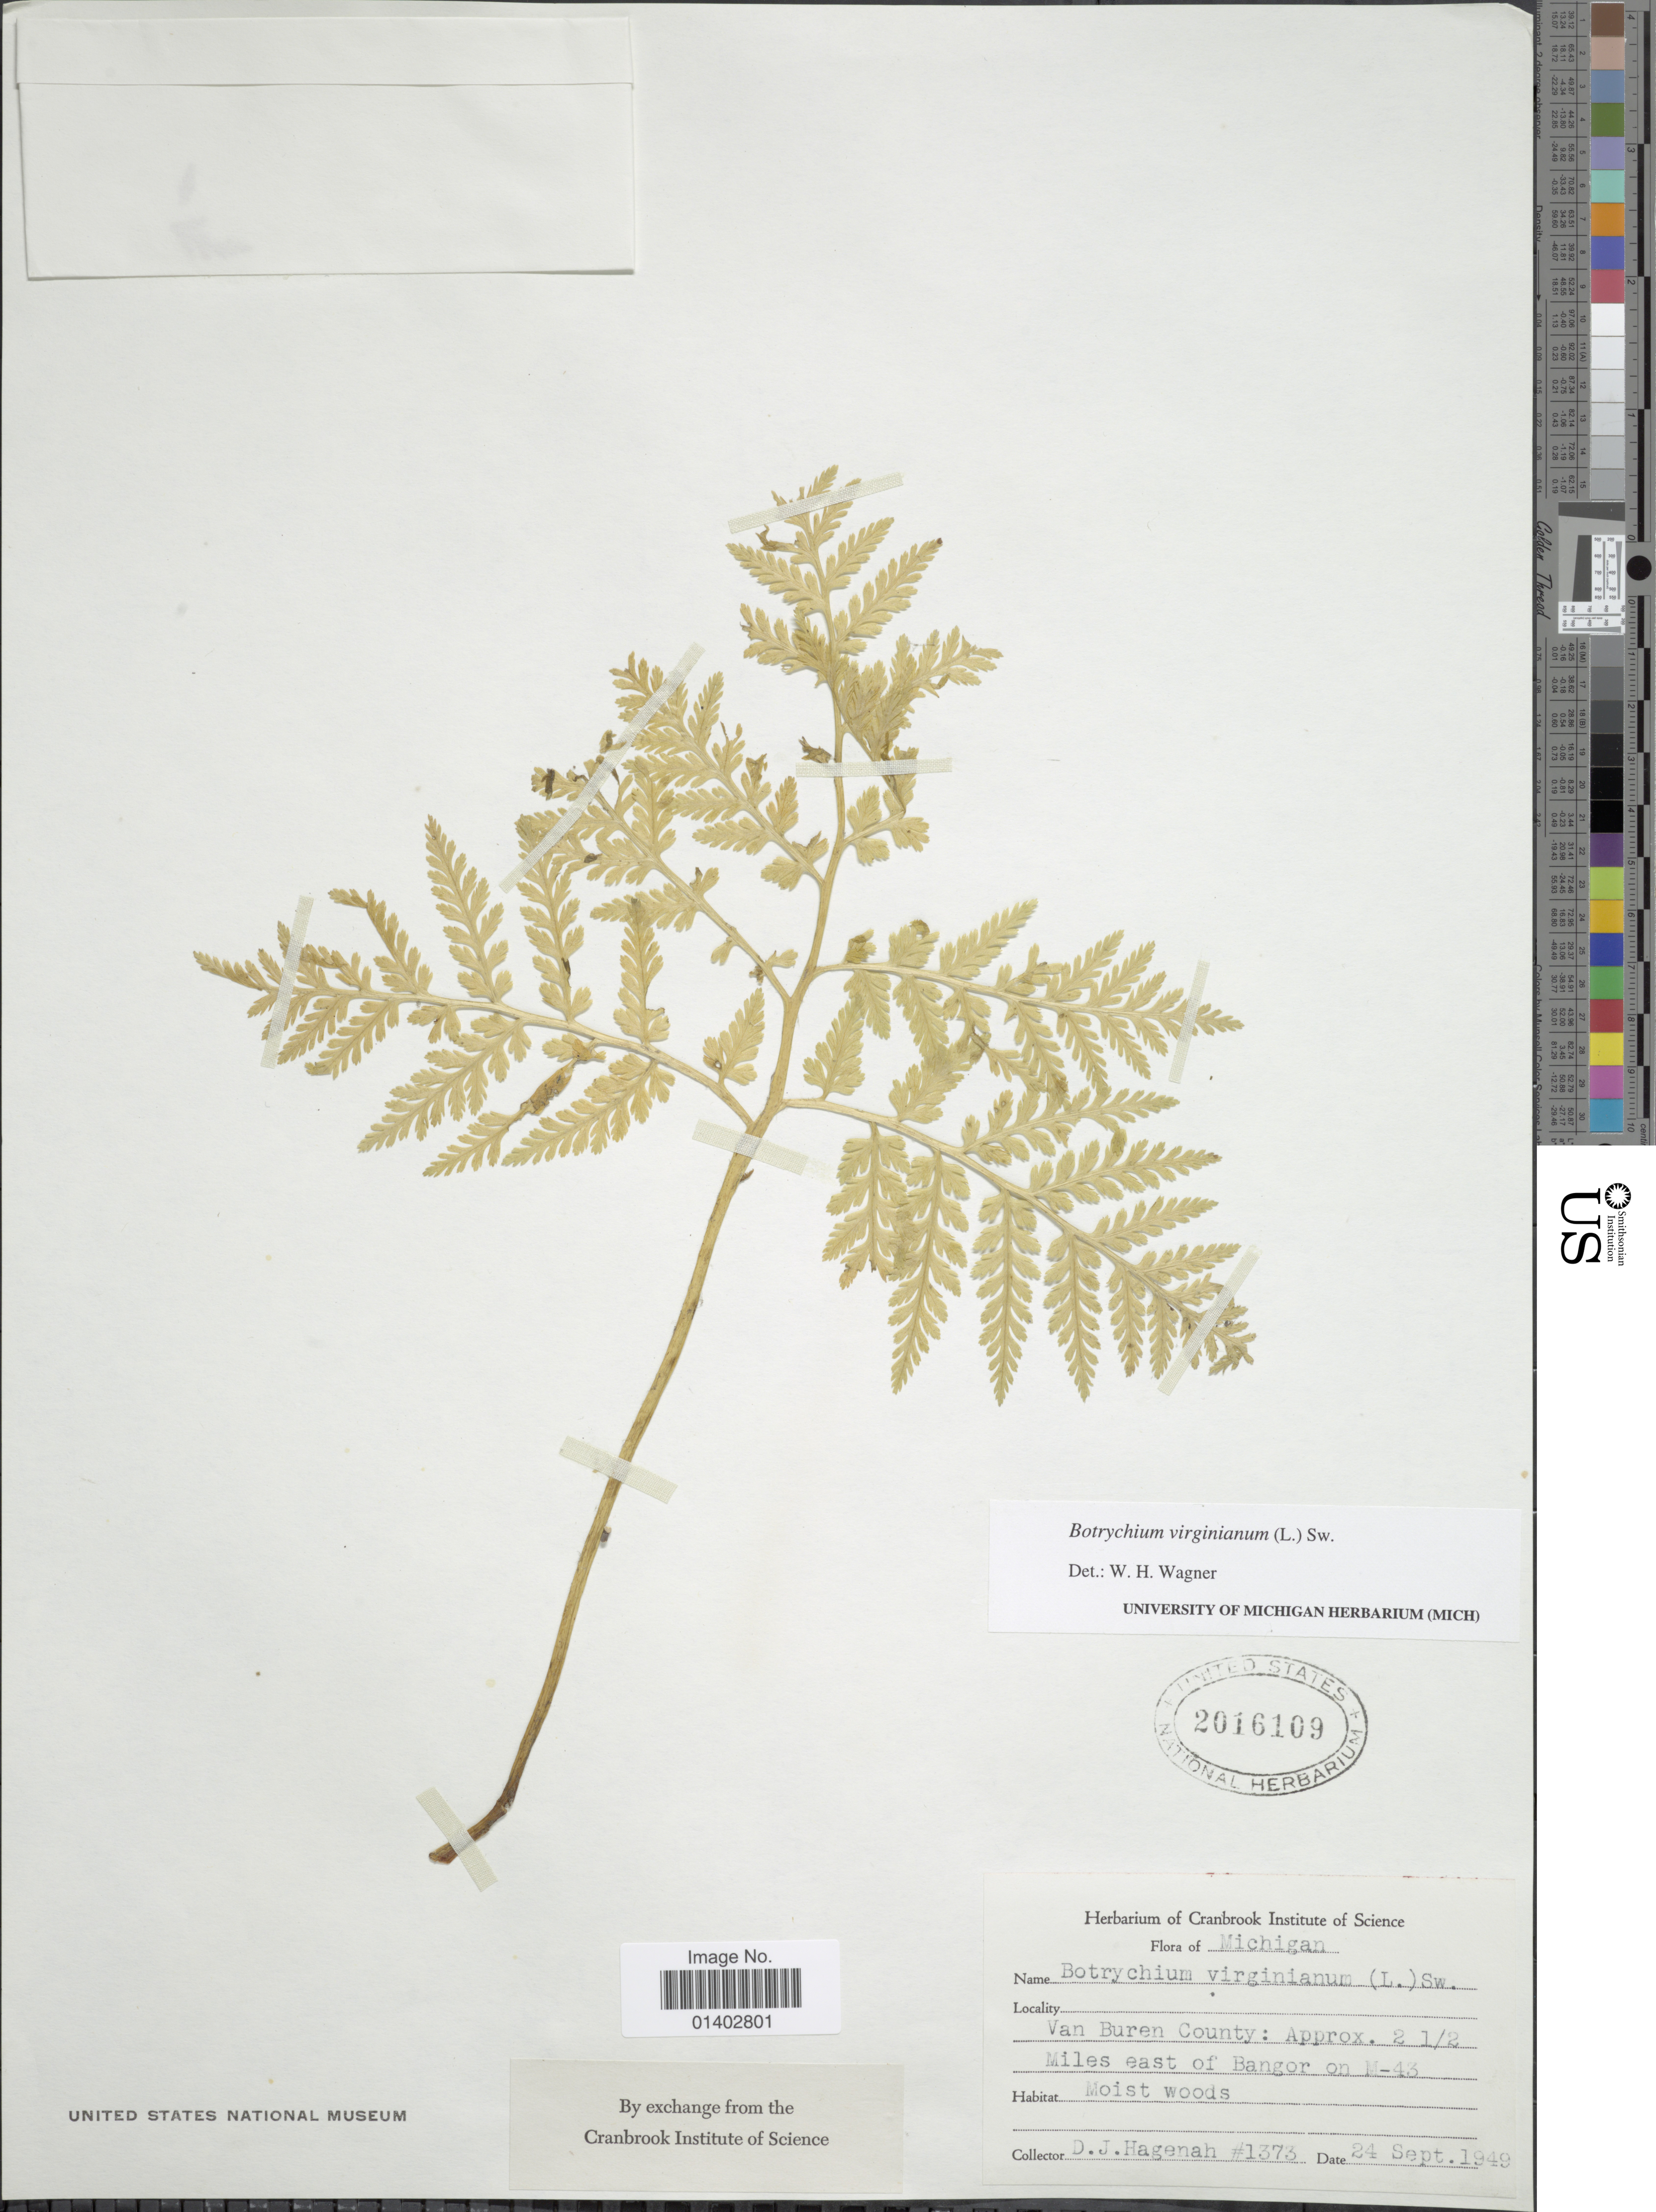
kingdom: Plantae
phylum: Tracheophyta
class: Polypodiopsida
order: Ophioglossales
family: Ophioglossaceae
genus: Botrychium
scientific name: Botrychium virginianum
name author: (L.) Sw.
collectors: D. Hagenah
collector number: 1373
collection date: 1949-09-24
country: United States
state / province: Michigan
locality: Van Buren County: Approx. 2½ miles east of Bangor on M-43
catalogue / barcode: US 2016109